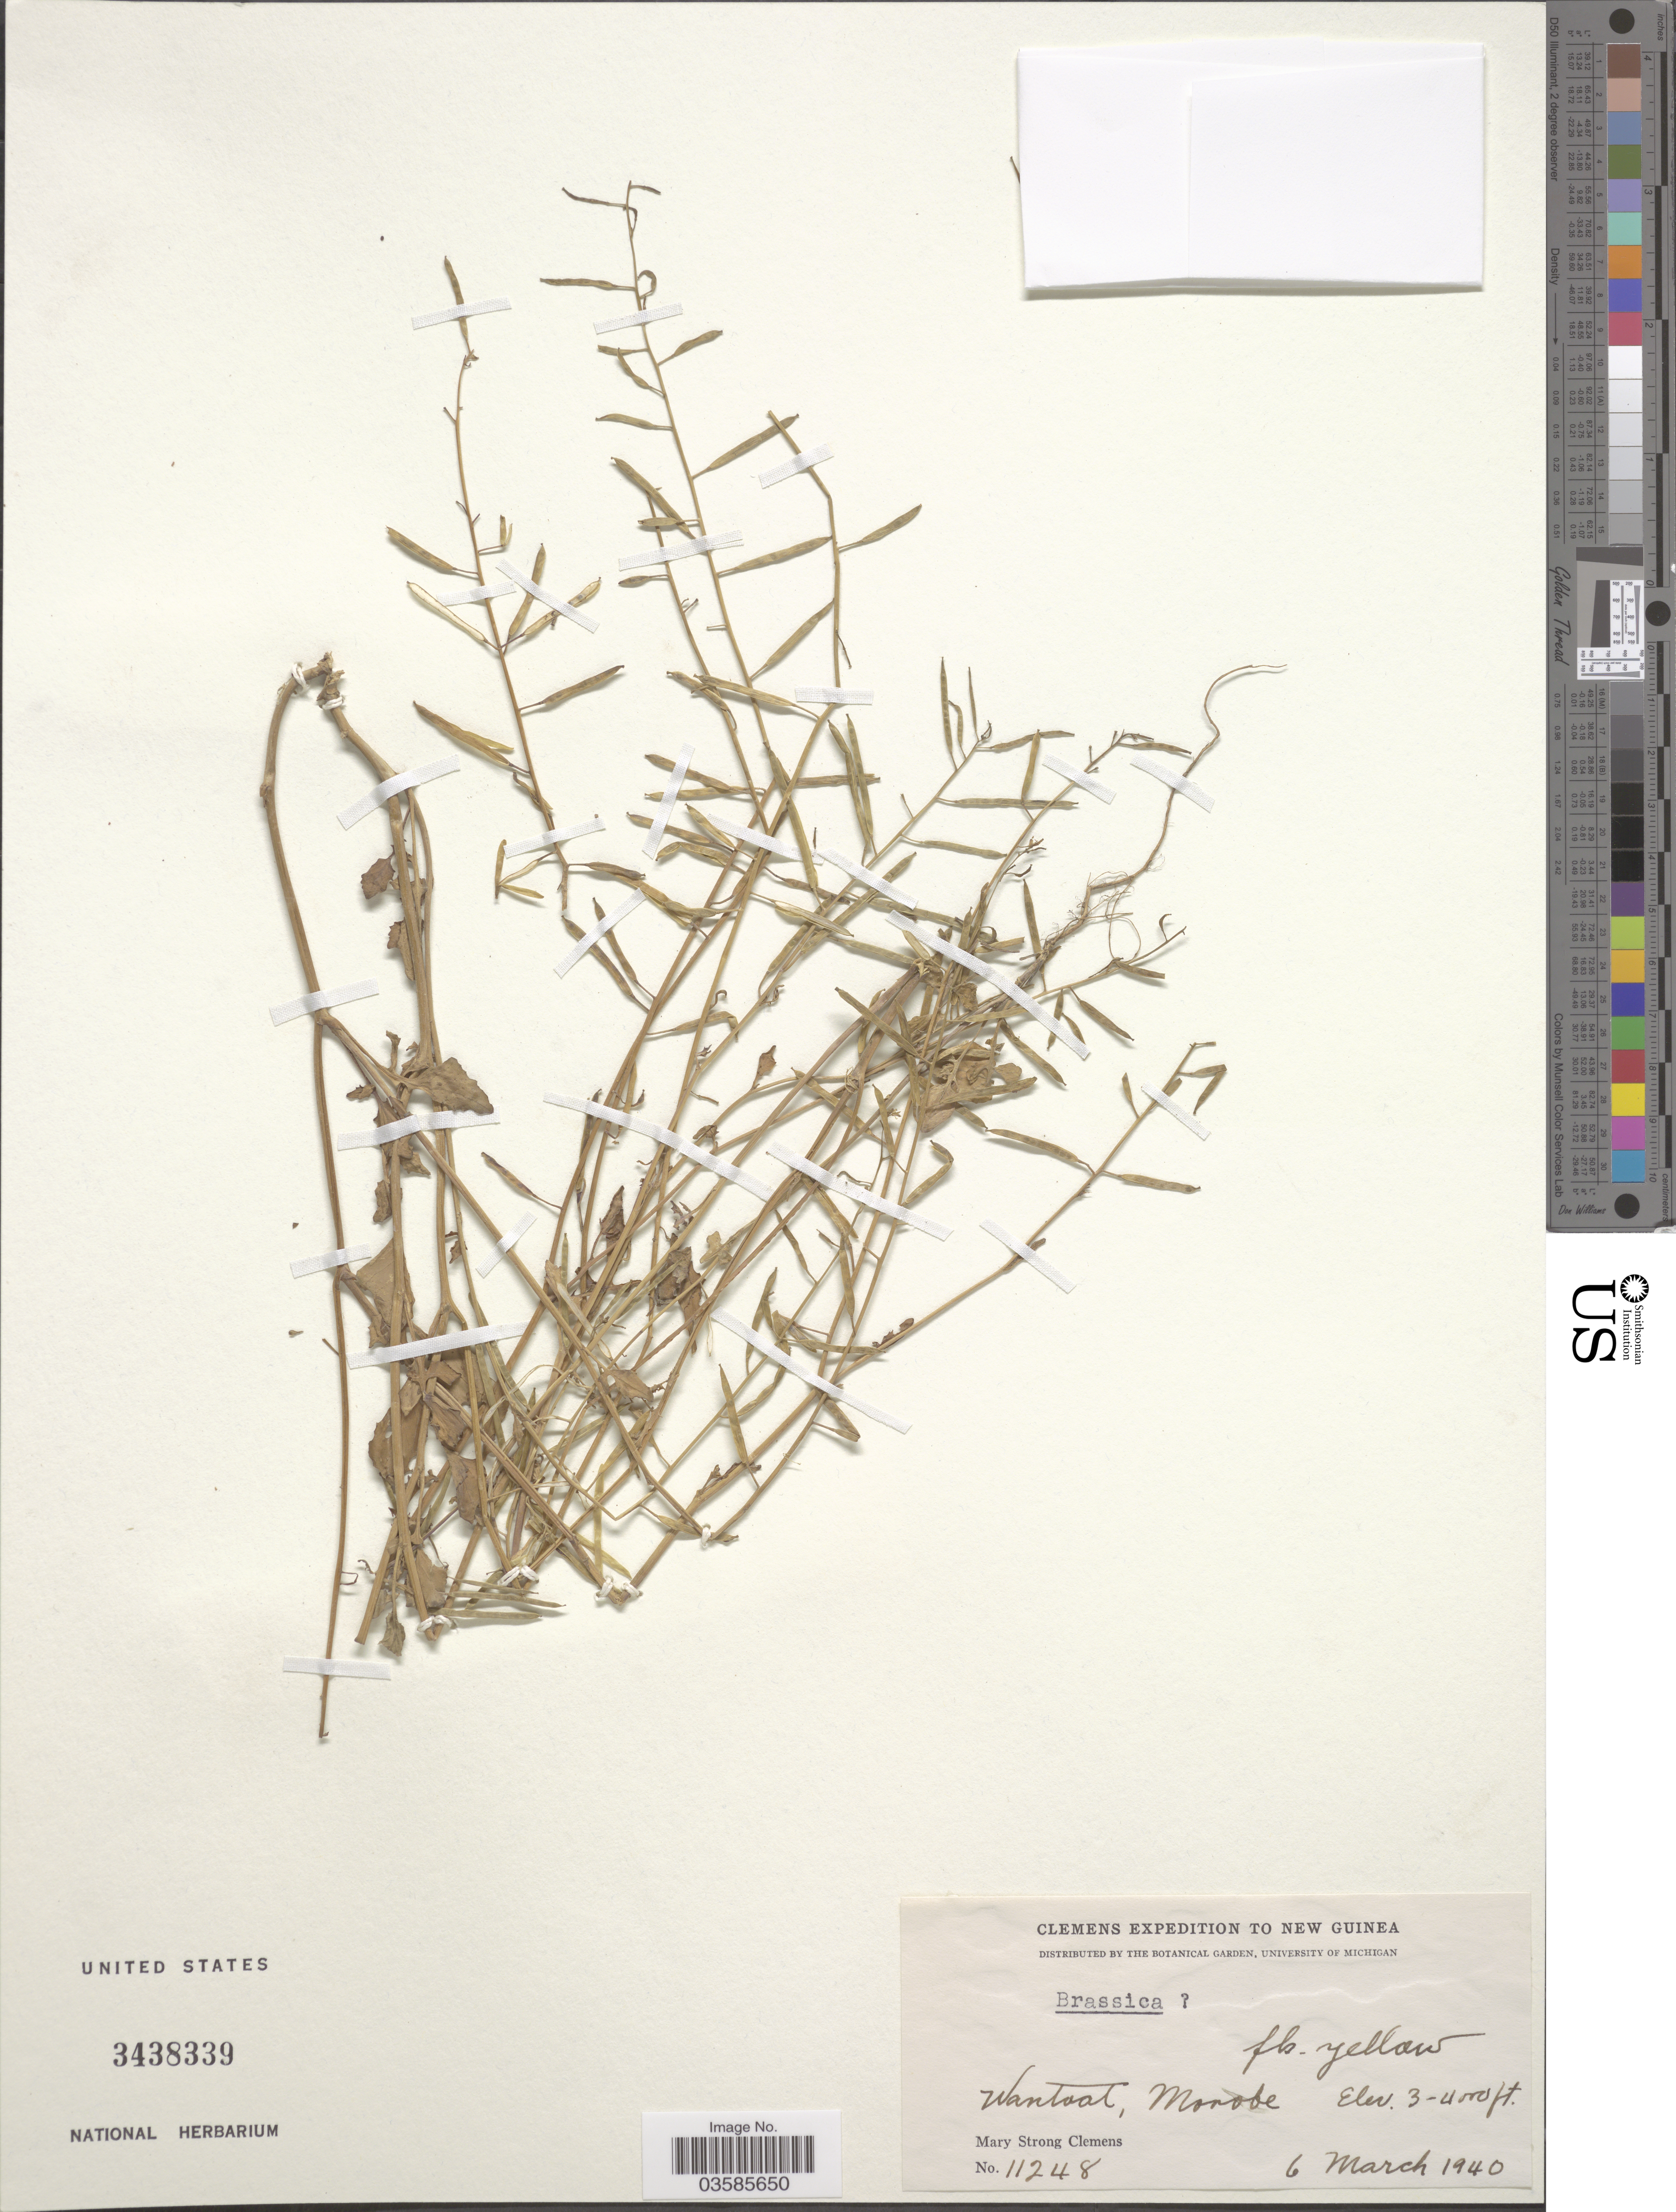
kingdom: Plantae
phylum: Tracheophyta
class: Magnoliopsida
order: Brassicales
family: Brassicaceae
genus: Brassica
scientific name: Brassica sp.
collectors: M. S. Clemens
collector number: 11248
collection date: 1940-03-06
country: Papua New Guinea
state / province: Morobe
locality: Wantaat, Morobe. Nieuw Guinea.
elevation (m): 914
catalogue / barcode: US 3438339